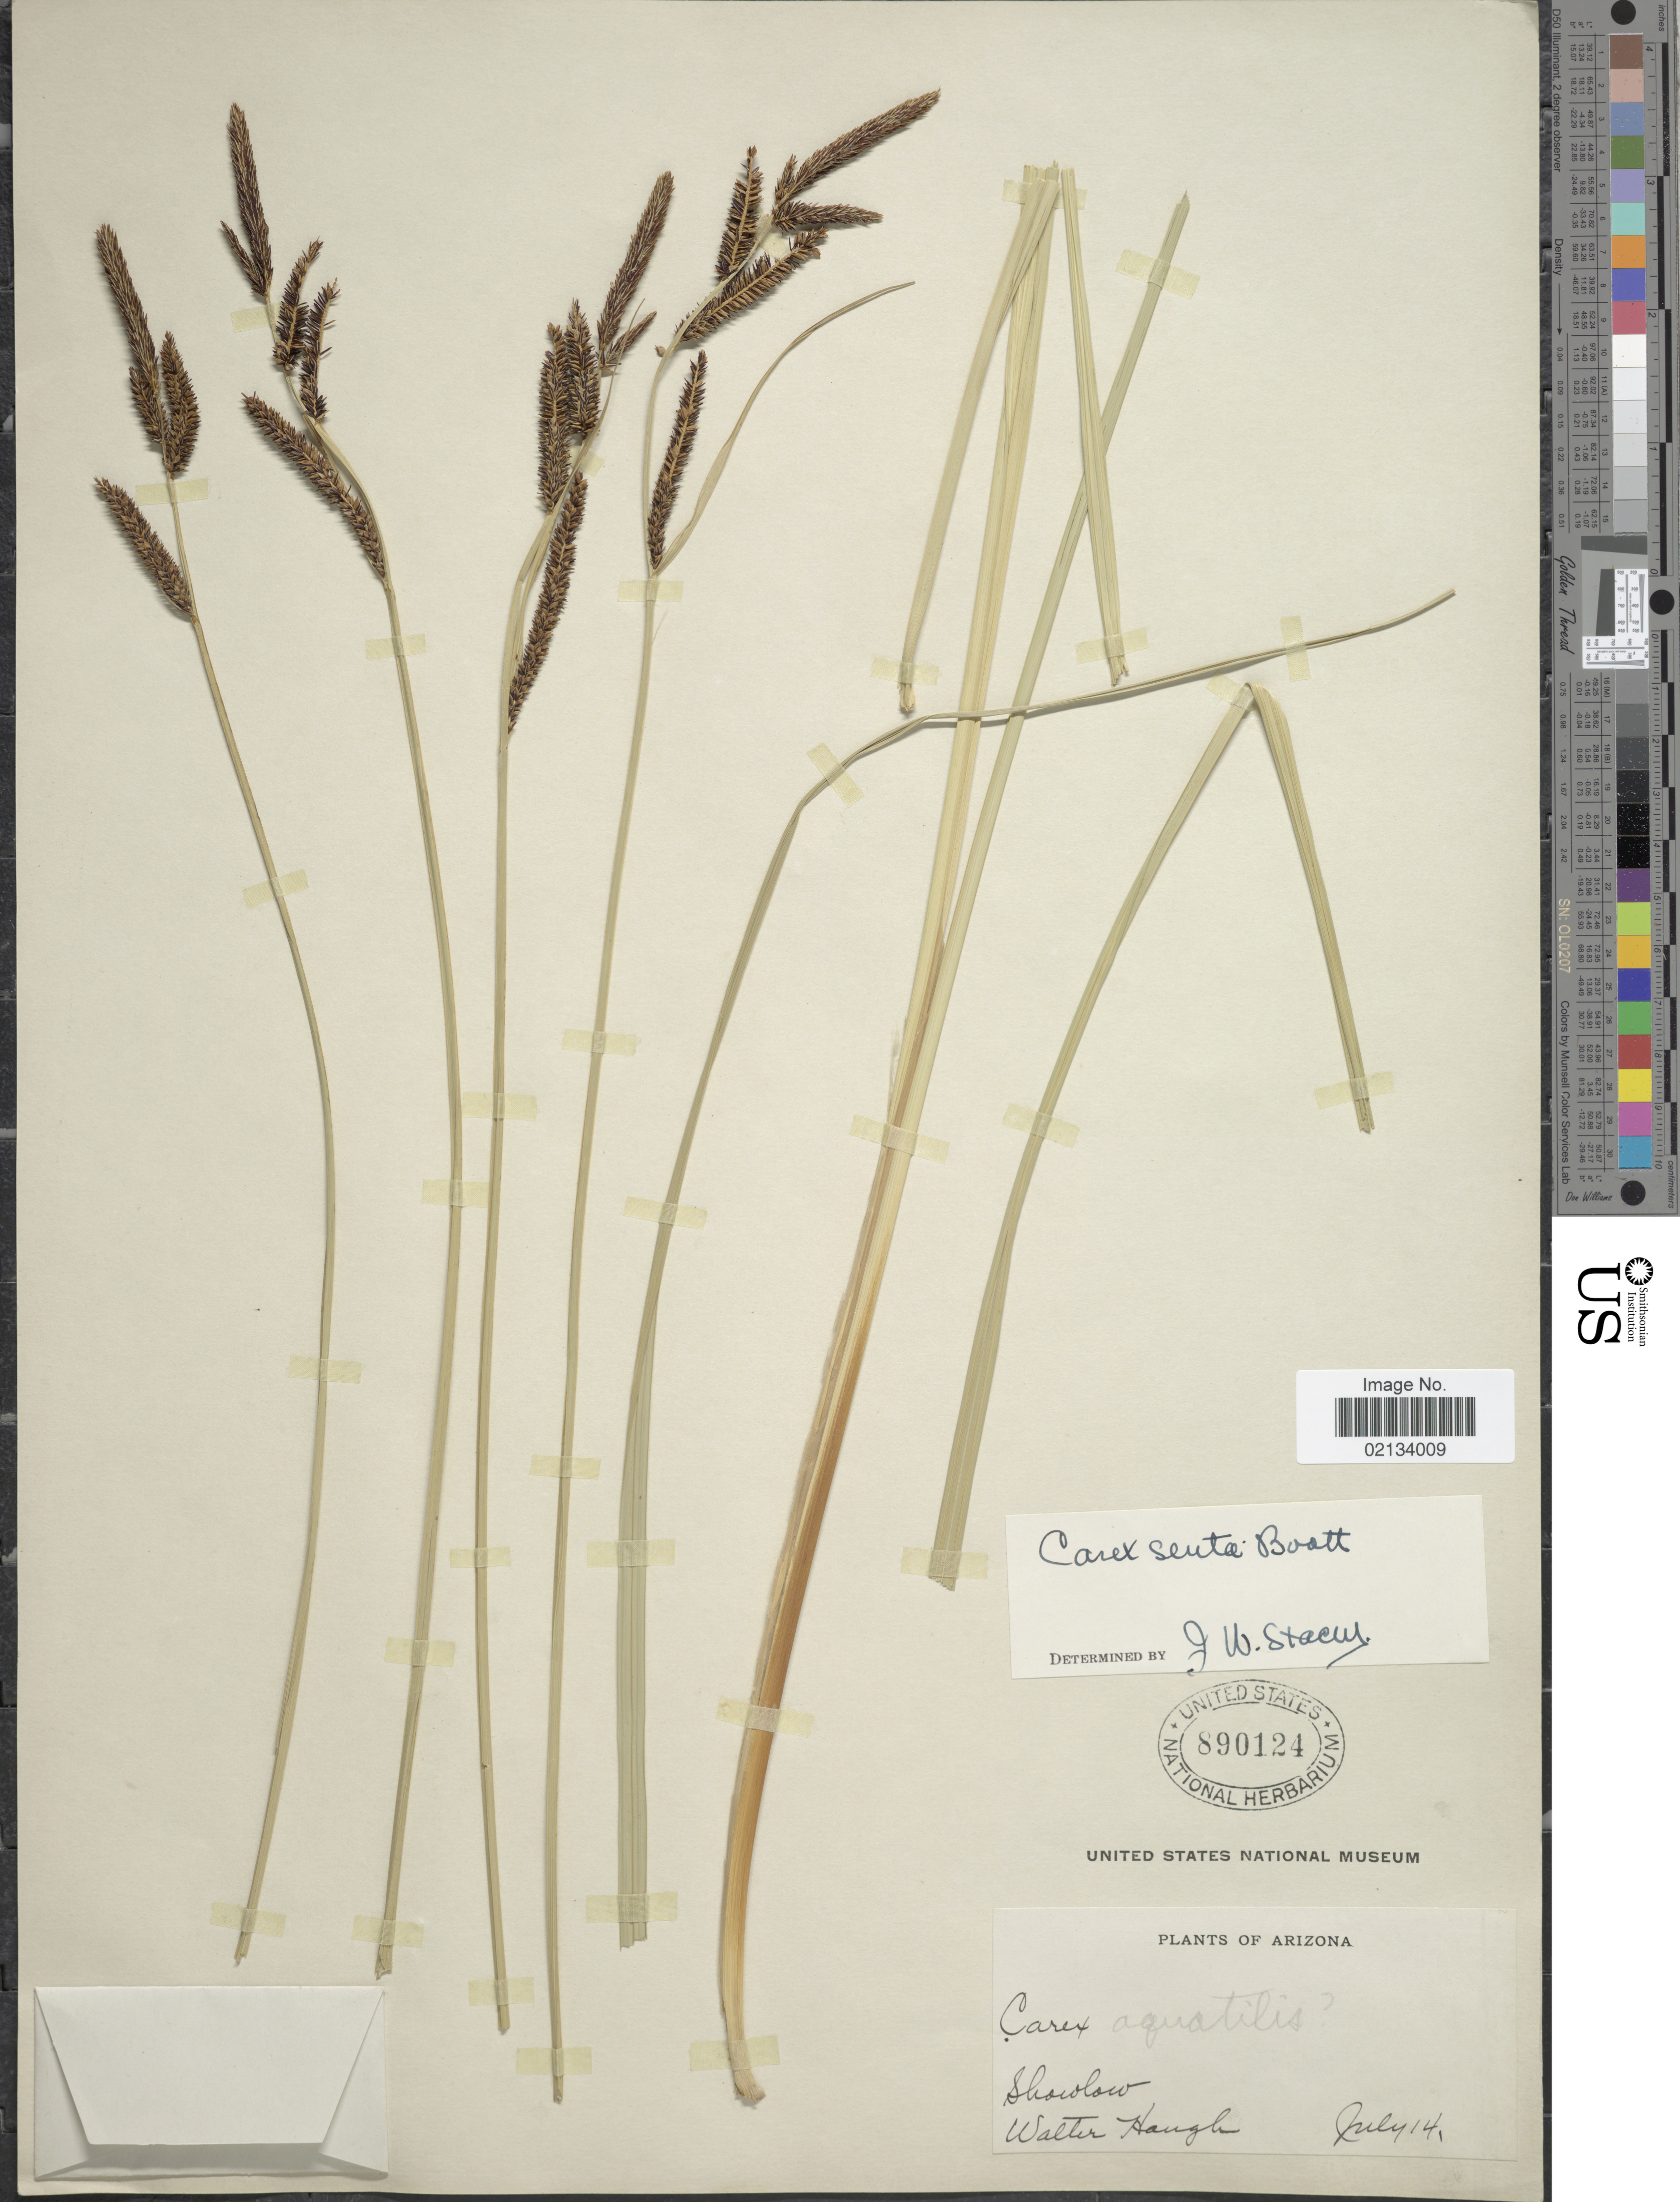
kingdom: Plantae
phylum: Tracheophyta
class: Liliopsida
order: Poales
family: Cyperaceae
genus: Carex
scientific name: Carex senta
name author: Boott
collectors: W. Haugh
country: United States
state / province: Arizona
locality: Showlow.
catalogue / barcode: US 890124